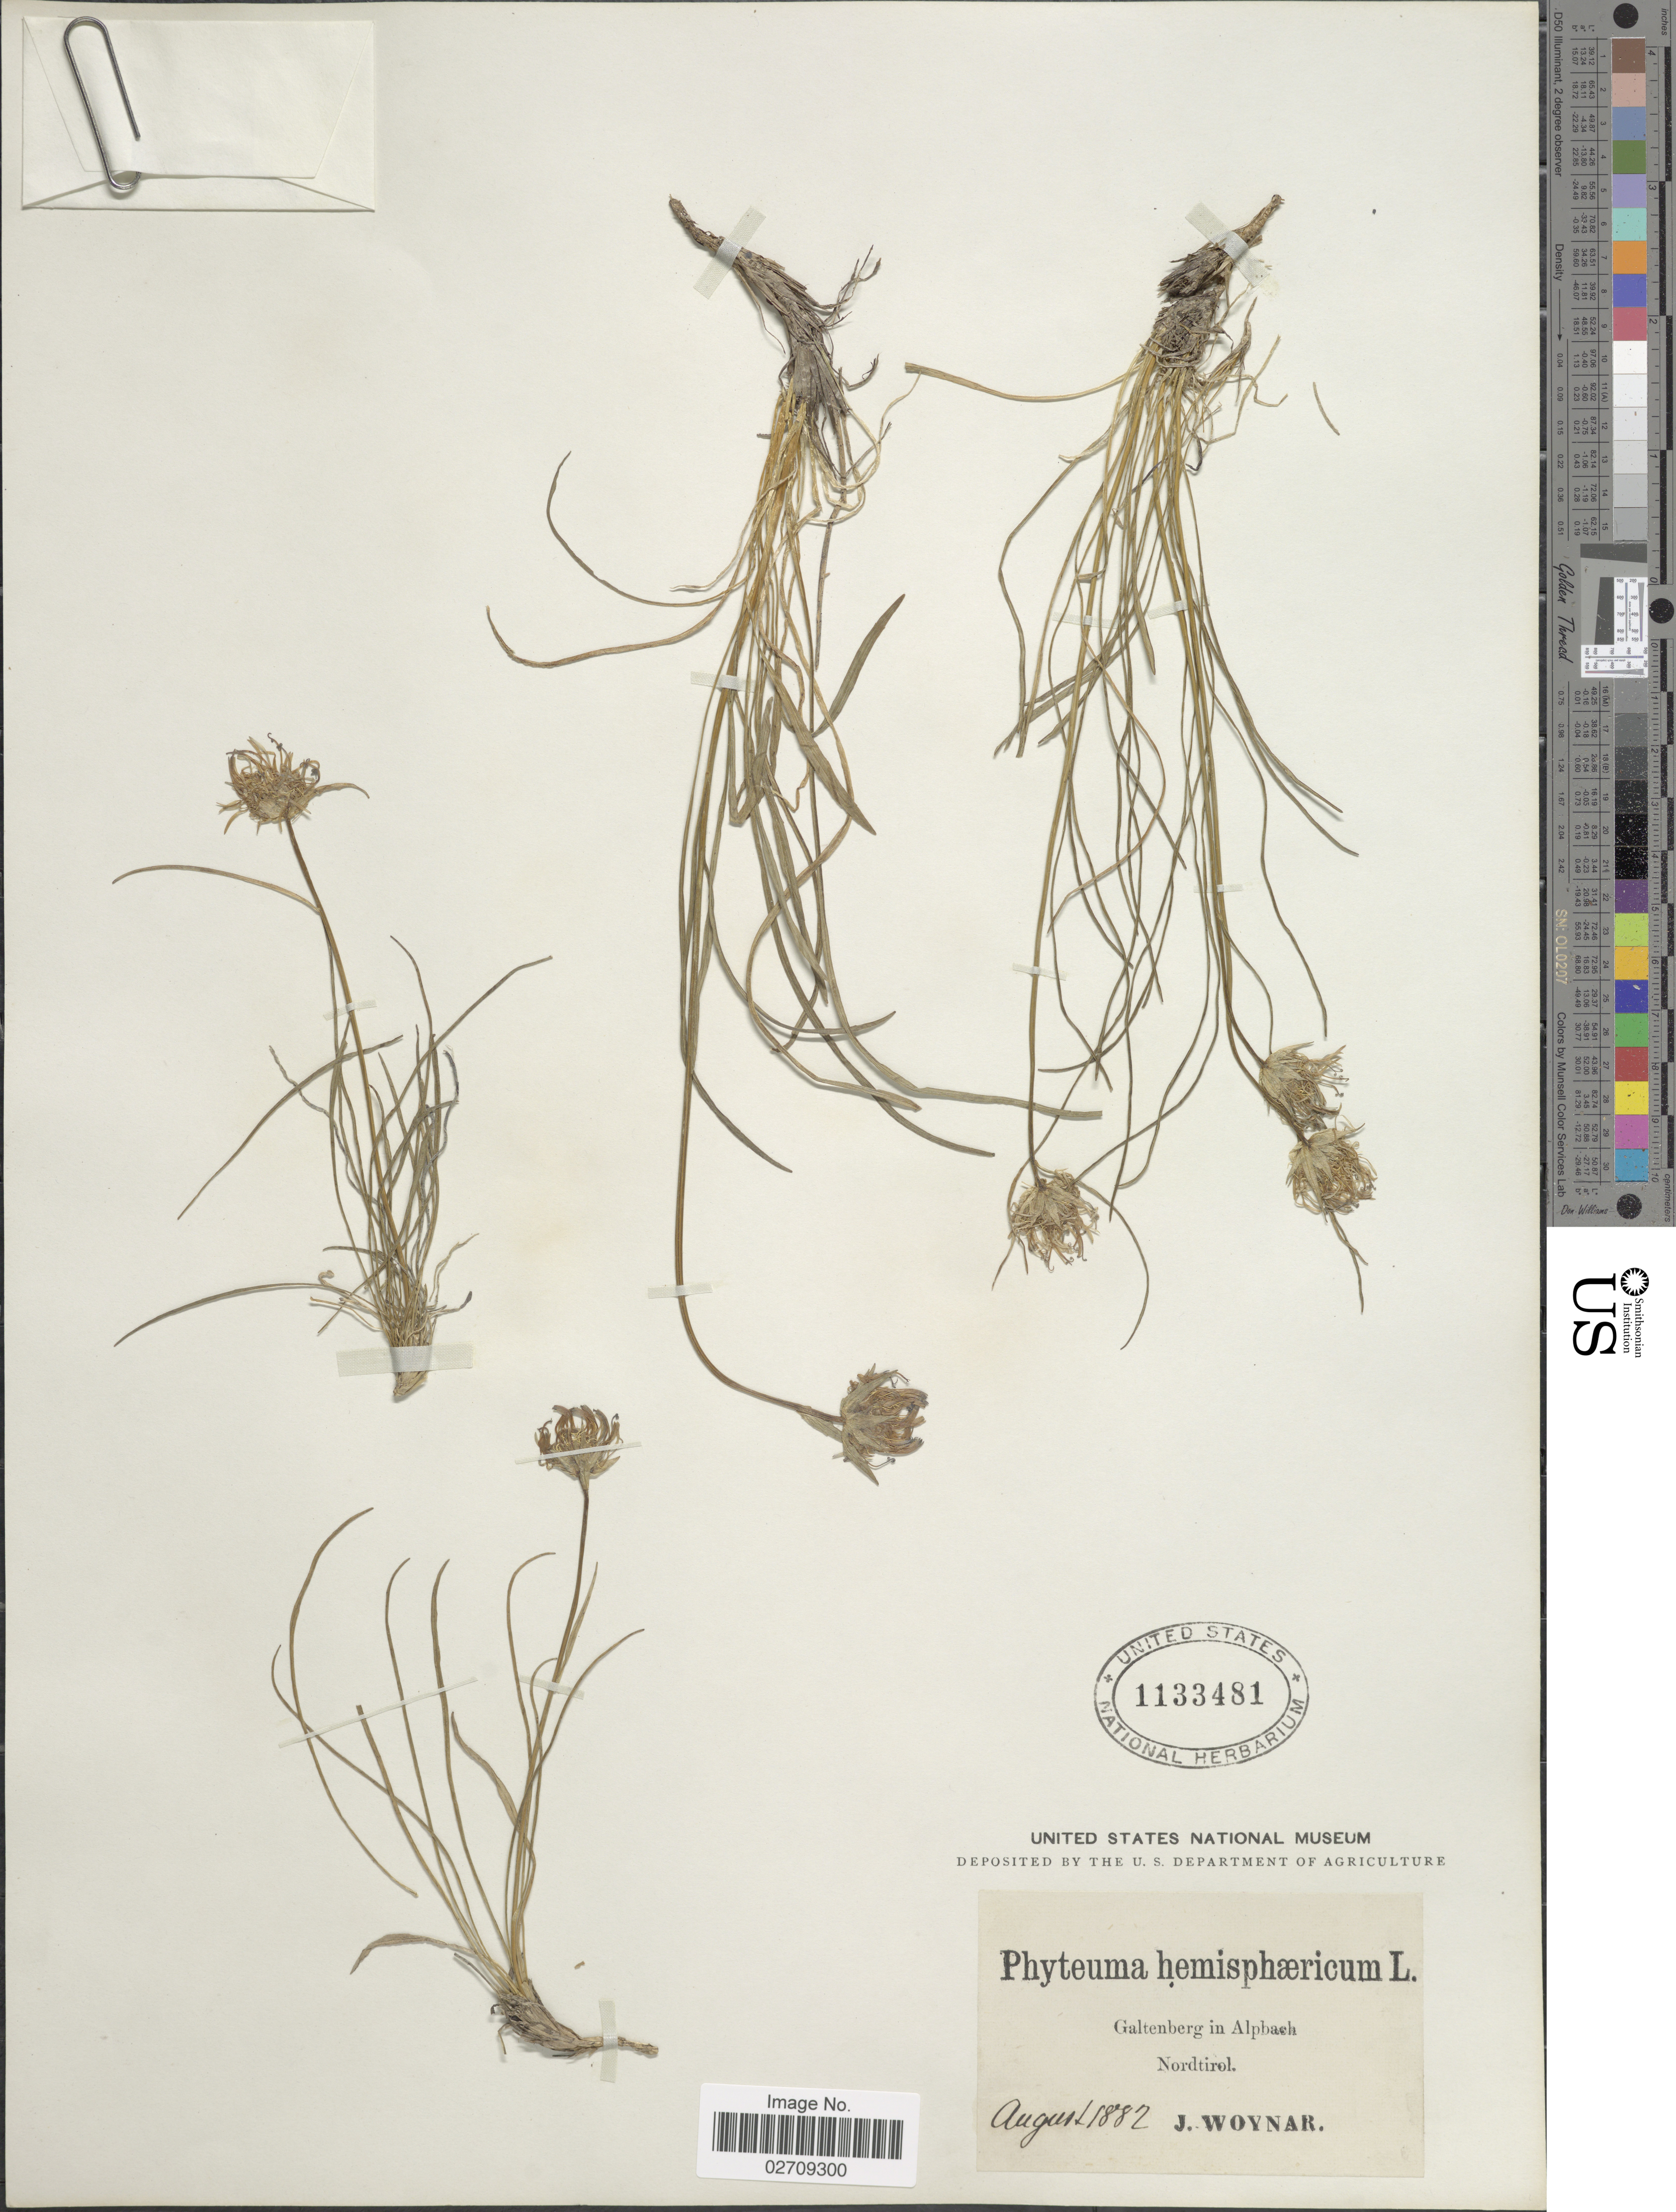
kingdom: Plantae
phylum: Tracheophyta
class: Magnoliopsida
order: Asterales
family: Campanulaceae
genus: Phyteuma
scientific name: Phyteuma hemisphaericum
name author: L.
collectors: J. Woynar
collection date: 1882-08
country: Austria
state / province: Tirol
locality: Galtenberg in Alpbach Nordtirol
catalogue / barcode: US 1133481